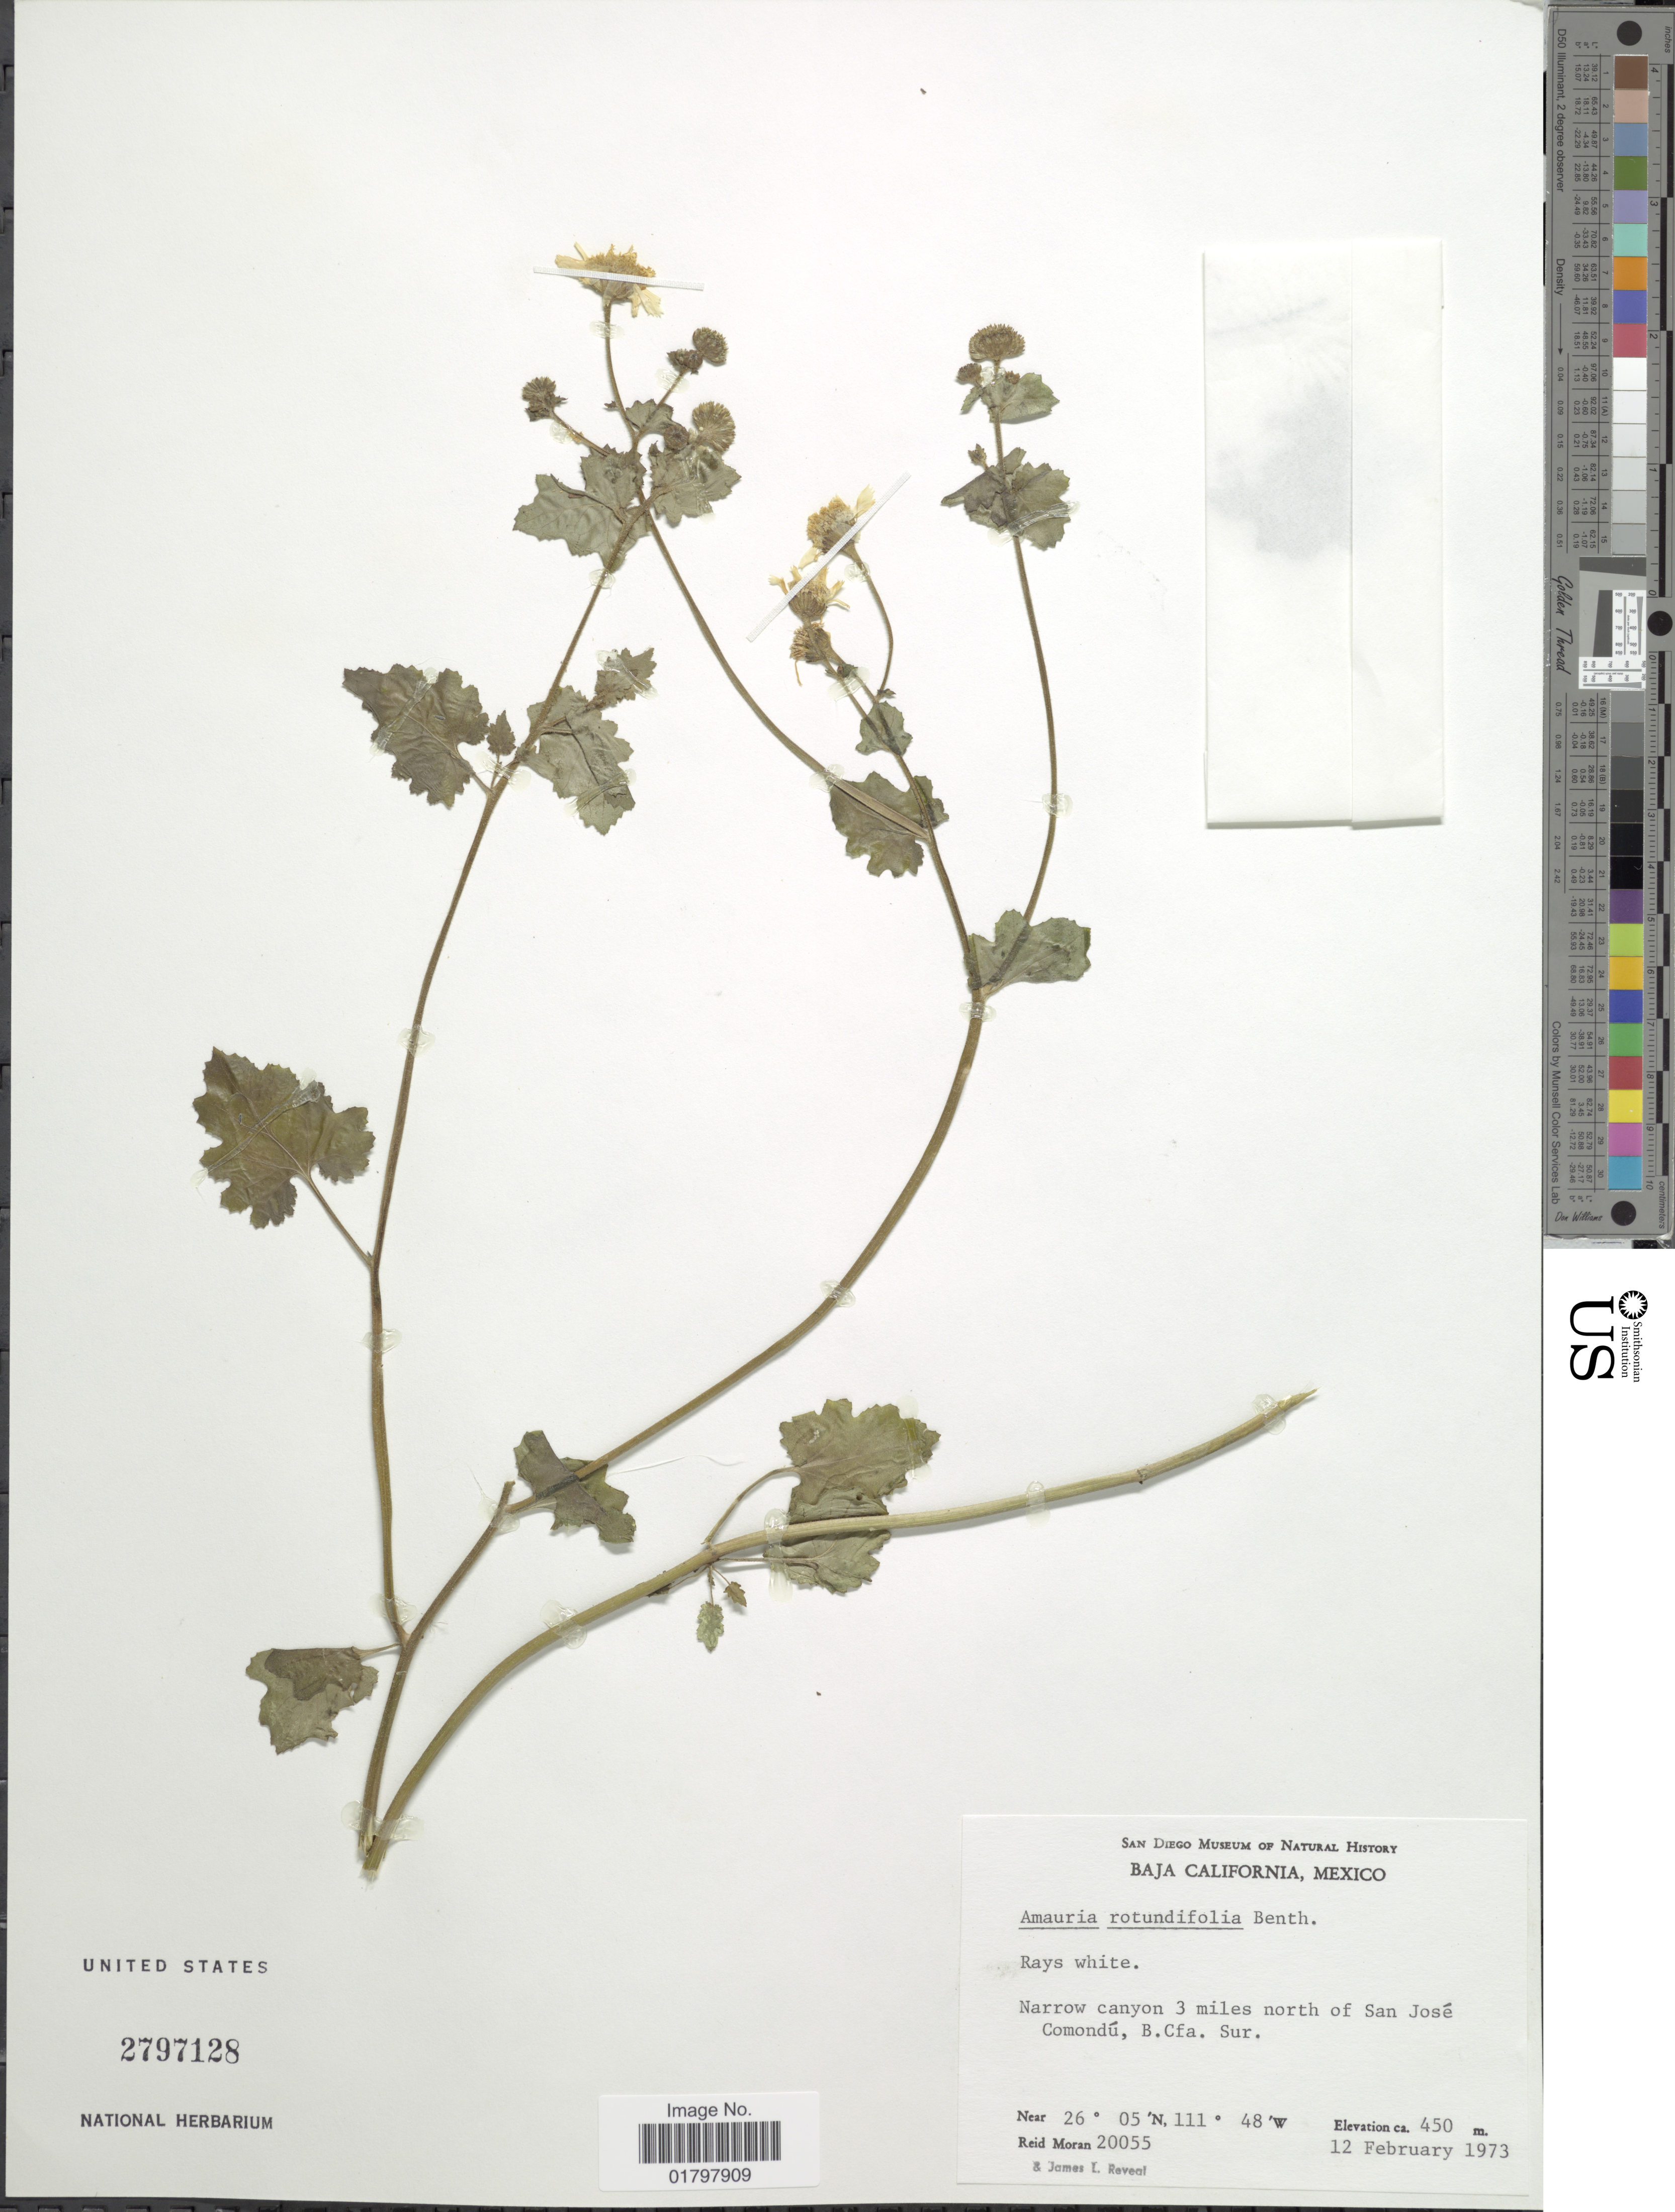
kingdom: Plantae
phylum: Tracheophyta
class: Magnoliopsida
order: Asterales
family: Asteraceae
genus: Amauria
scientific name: Amauria rotundifolia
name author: Benth.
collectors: R. V. Moran & J. L. Reveal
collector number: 20055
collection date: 1973-02-12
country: Mexico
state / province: Baja California Sur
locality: Narrow canyon 3 miles north of San José Comondú, B. Cfa. Sur.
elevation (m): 450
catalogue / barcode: US 2797128